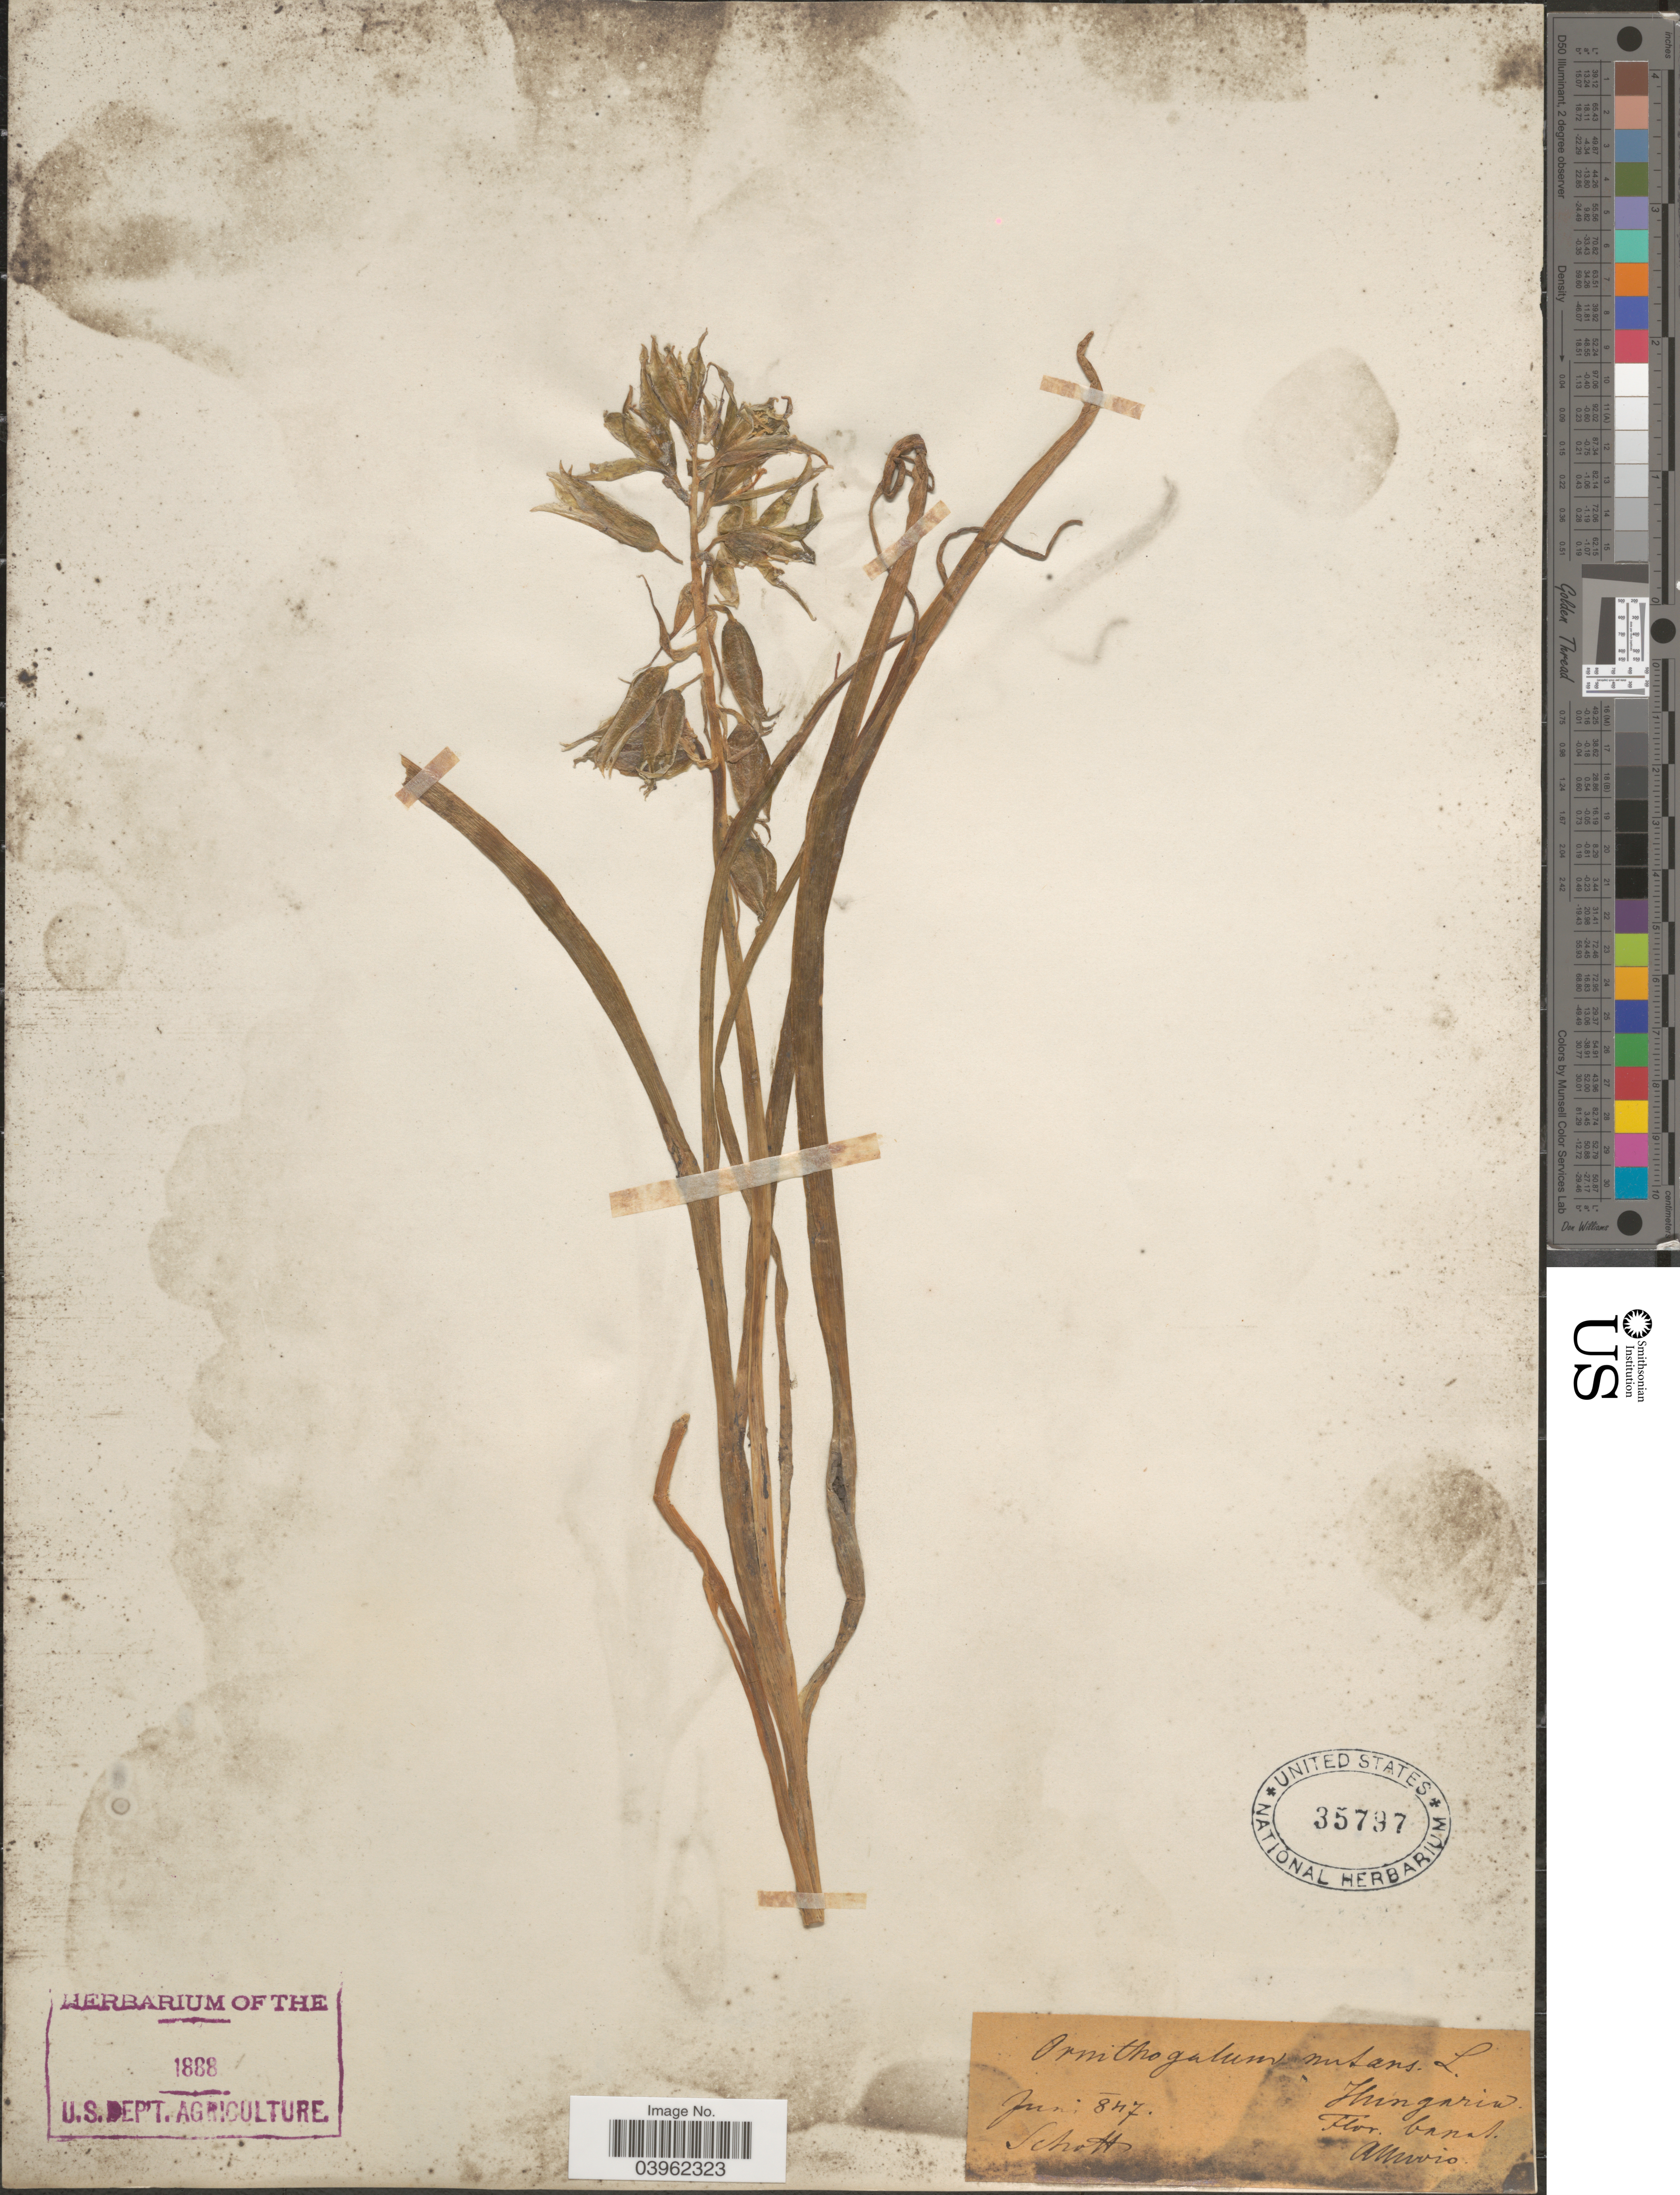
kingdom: Plantae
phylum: Tracheophyta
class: Liliopsida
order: Asparagales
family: Asparagaceae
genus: Ornithogalum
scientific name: Ornithogalum nutans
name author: L.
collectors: Schott, --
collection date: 1847-06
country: Hungary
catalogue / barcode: US 35797